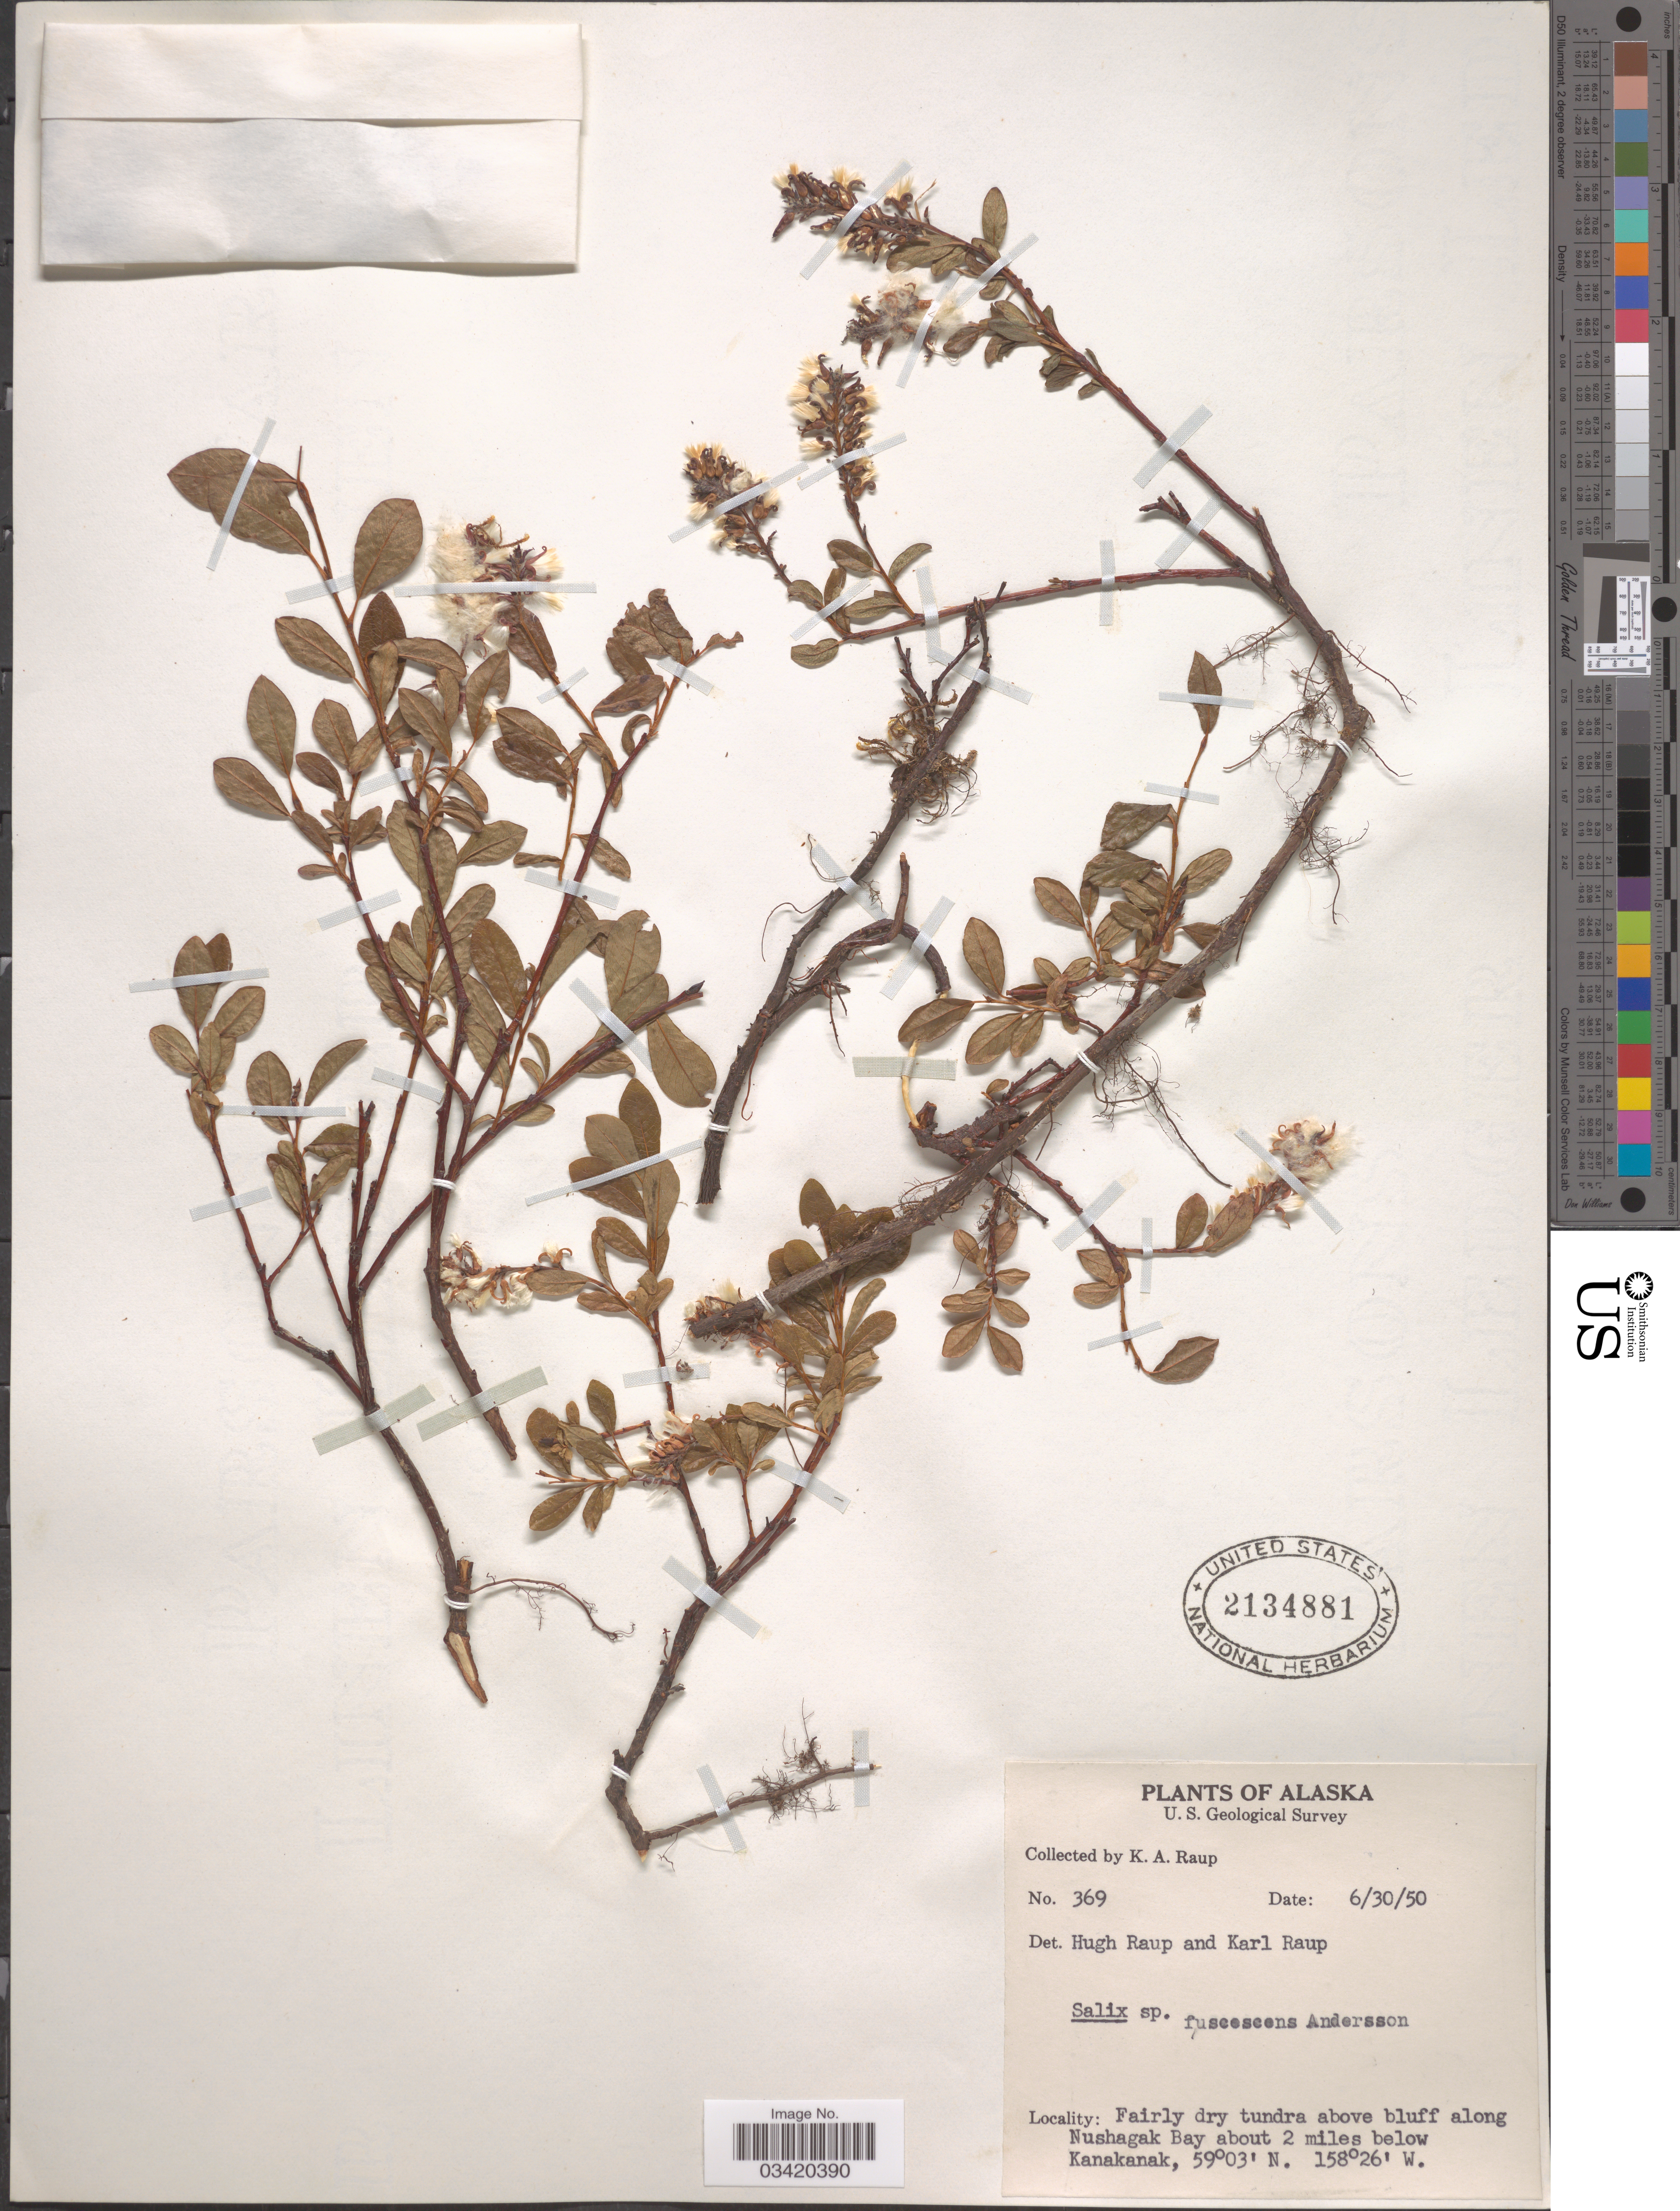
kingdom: Plantae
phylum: Tracheophyta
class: Magnoliopsida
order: Malpighiales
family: Salicaceae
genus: Salix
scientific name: Salix fuscescens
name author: Andersson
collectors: K. Raup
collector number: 369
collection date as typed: Transcribed d/m/y: 30/6/50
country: United States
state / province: Alaska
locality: Along Nushagak Bay about 2 miles below Kanakanak.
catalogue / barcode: US 2134881